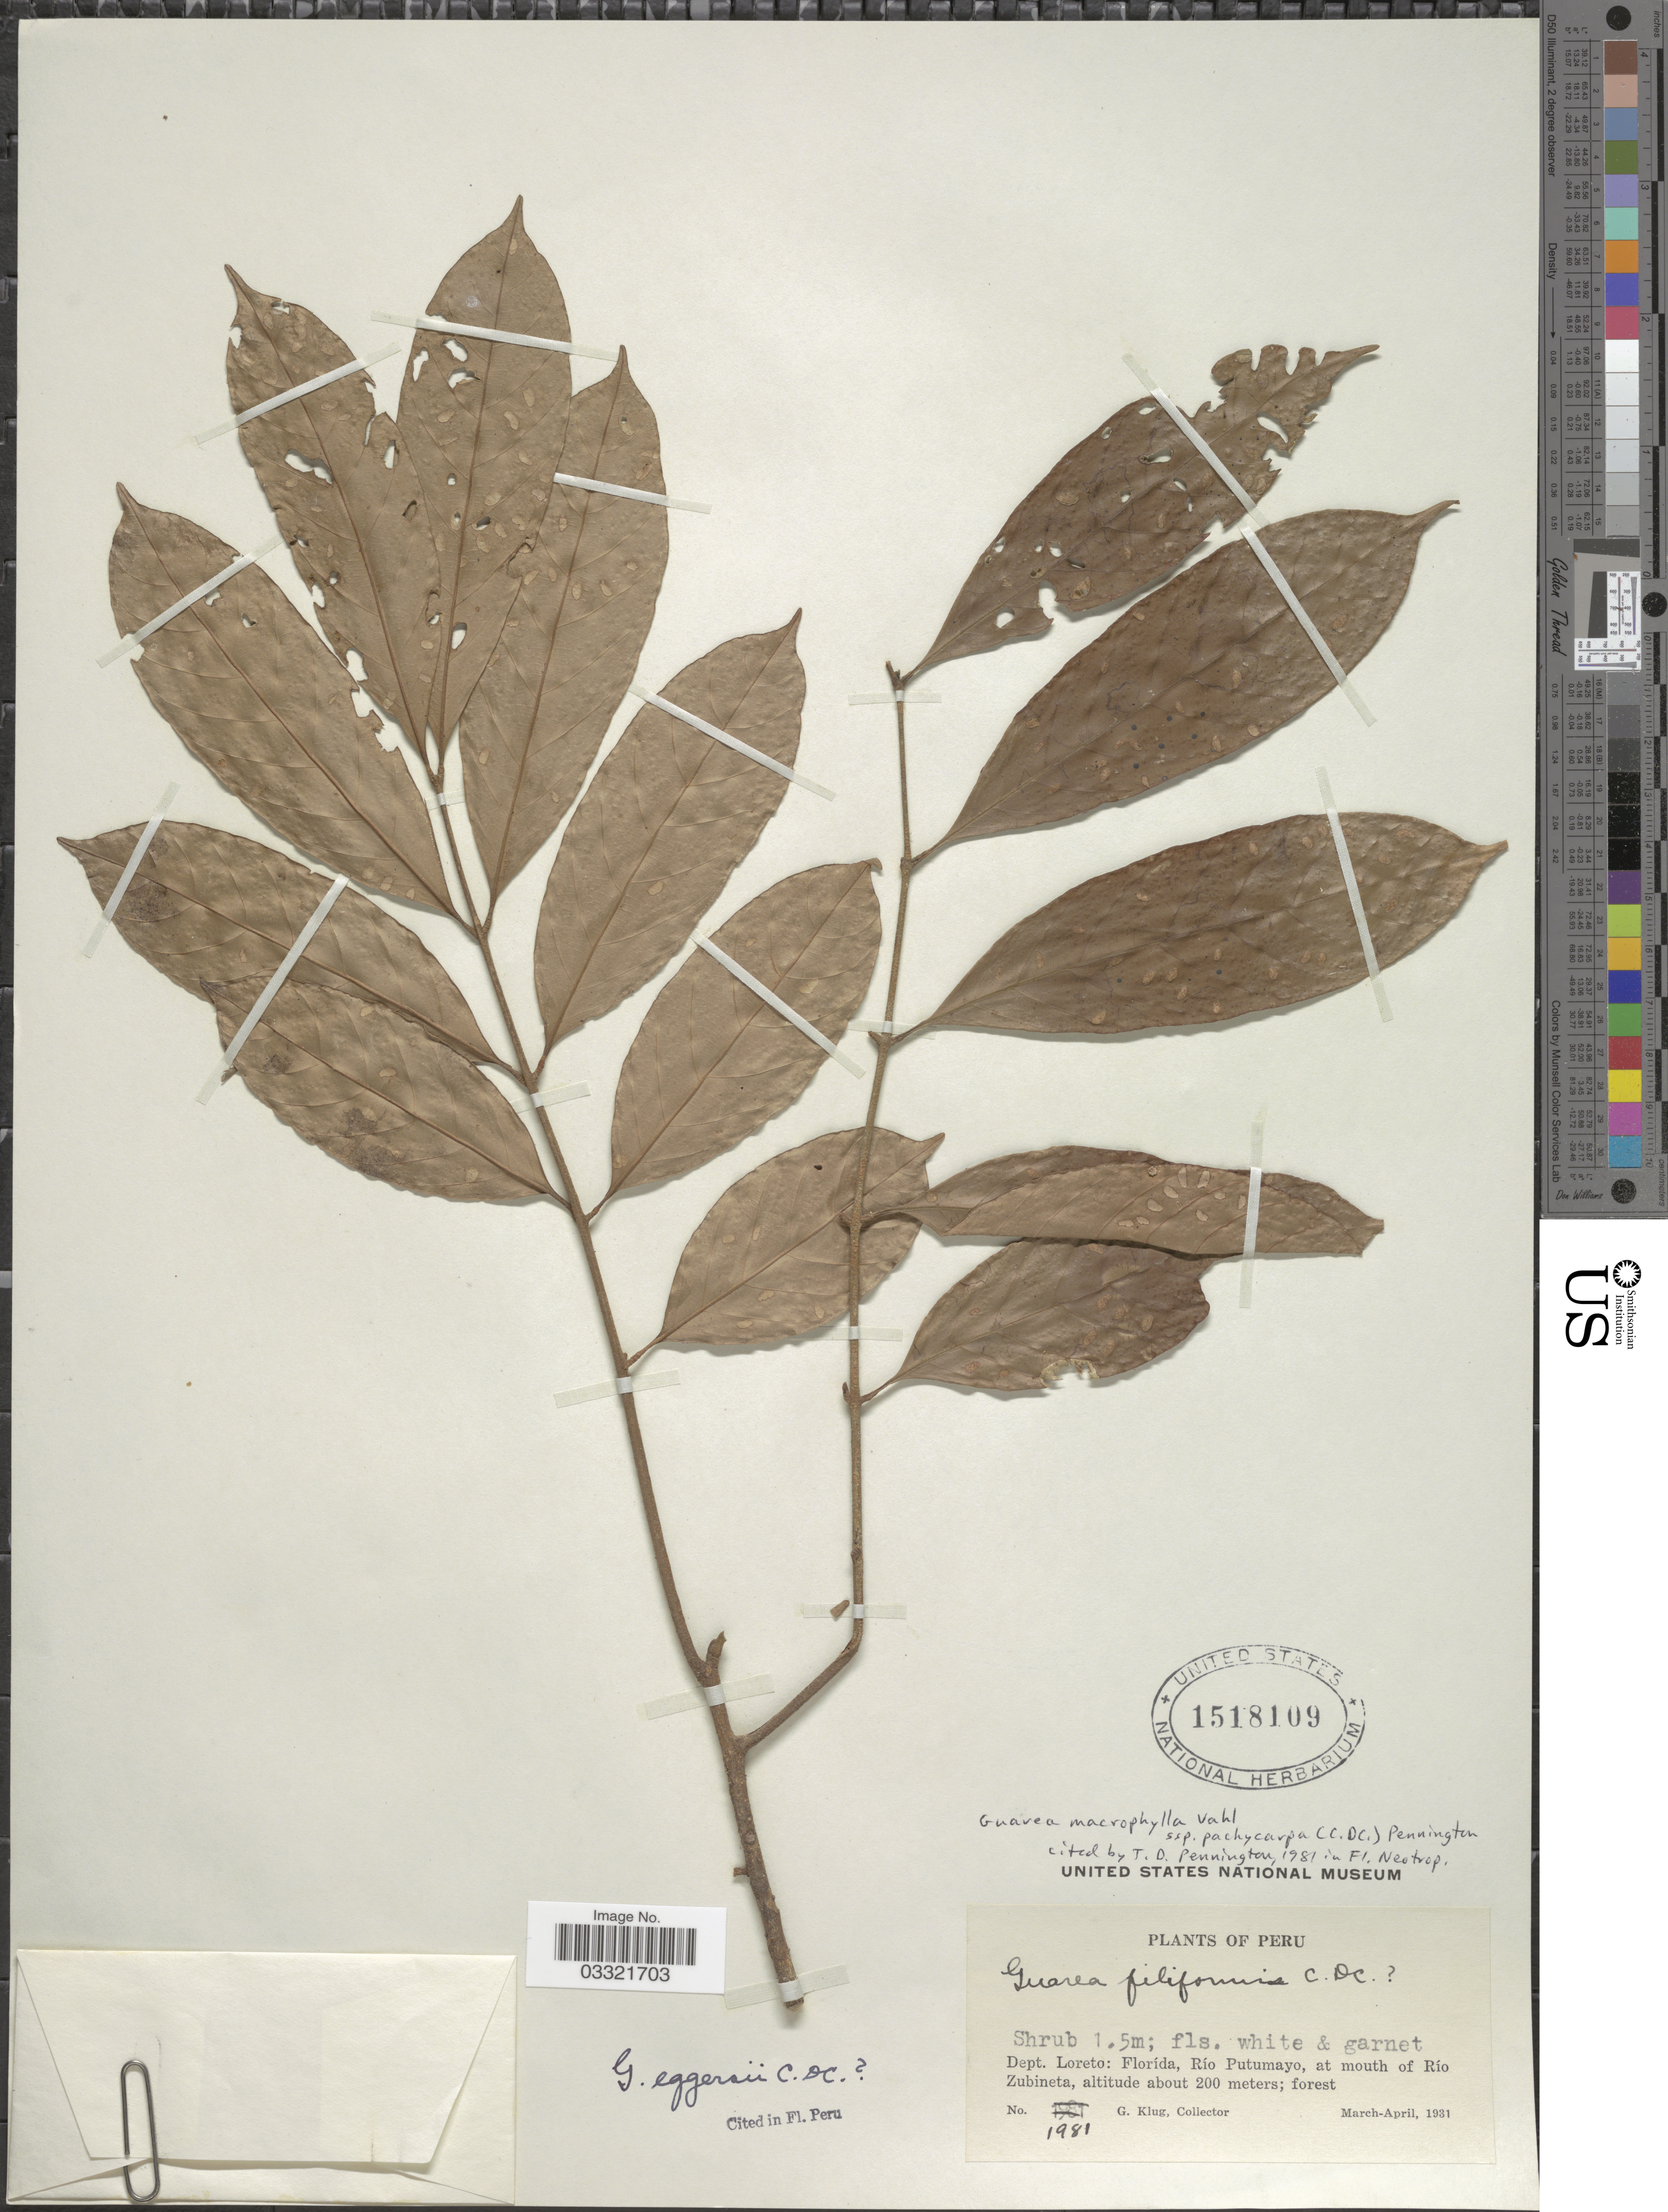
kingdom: Plantae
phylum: Tracheophyta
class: Magnoliopsida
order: Sapindales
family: Meliaceae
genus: Guarea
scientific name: Guarea macrophylla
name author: Vahl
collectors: G. Klug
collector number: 1981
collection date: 1931-03/1931-04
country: Peru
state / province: Loreto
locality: Dept. Loreto: Florída, Río Putumayo, at mouth of Río Zubineta.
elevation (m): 200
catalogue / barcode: US 1518109